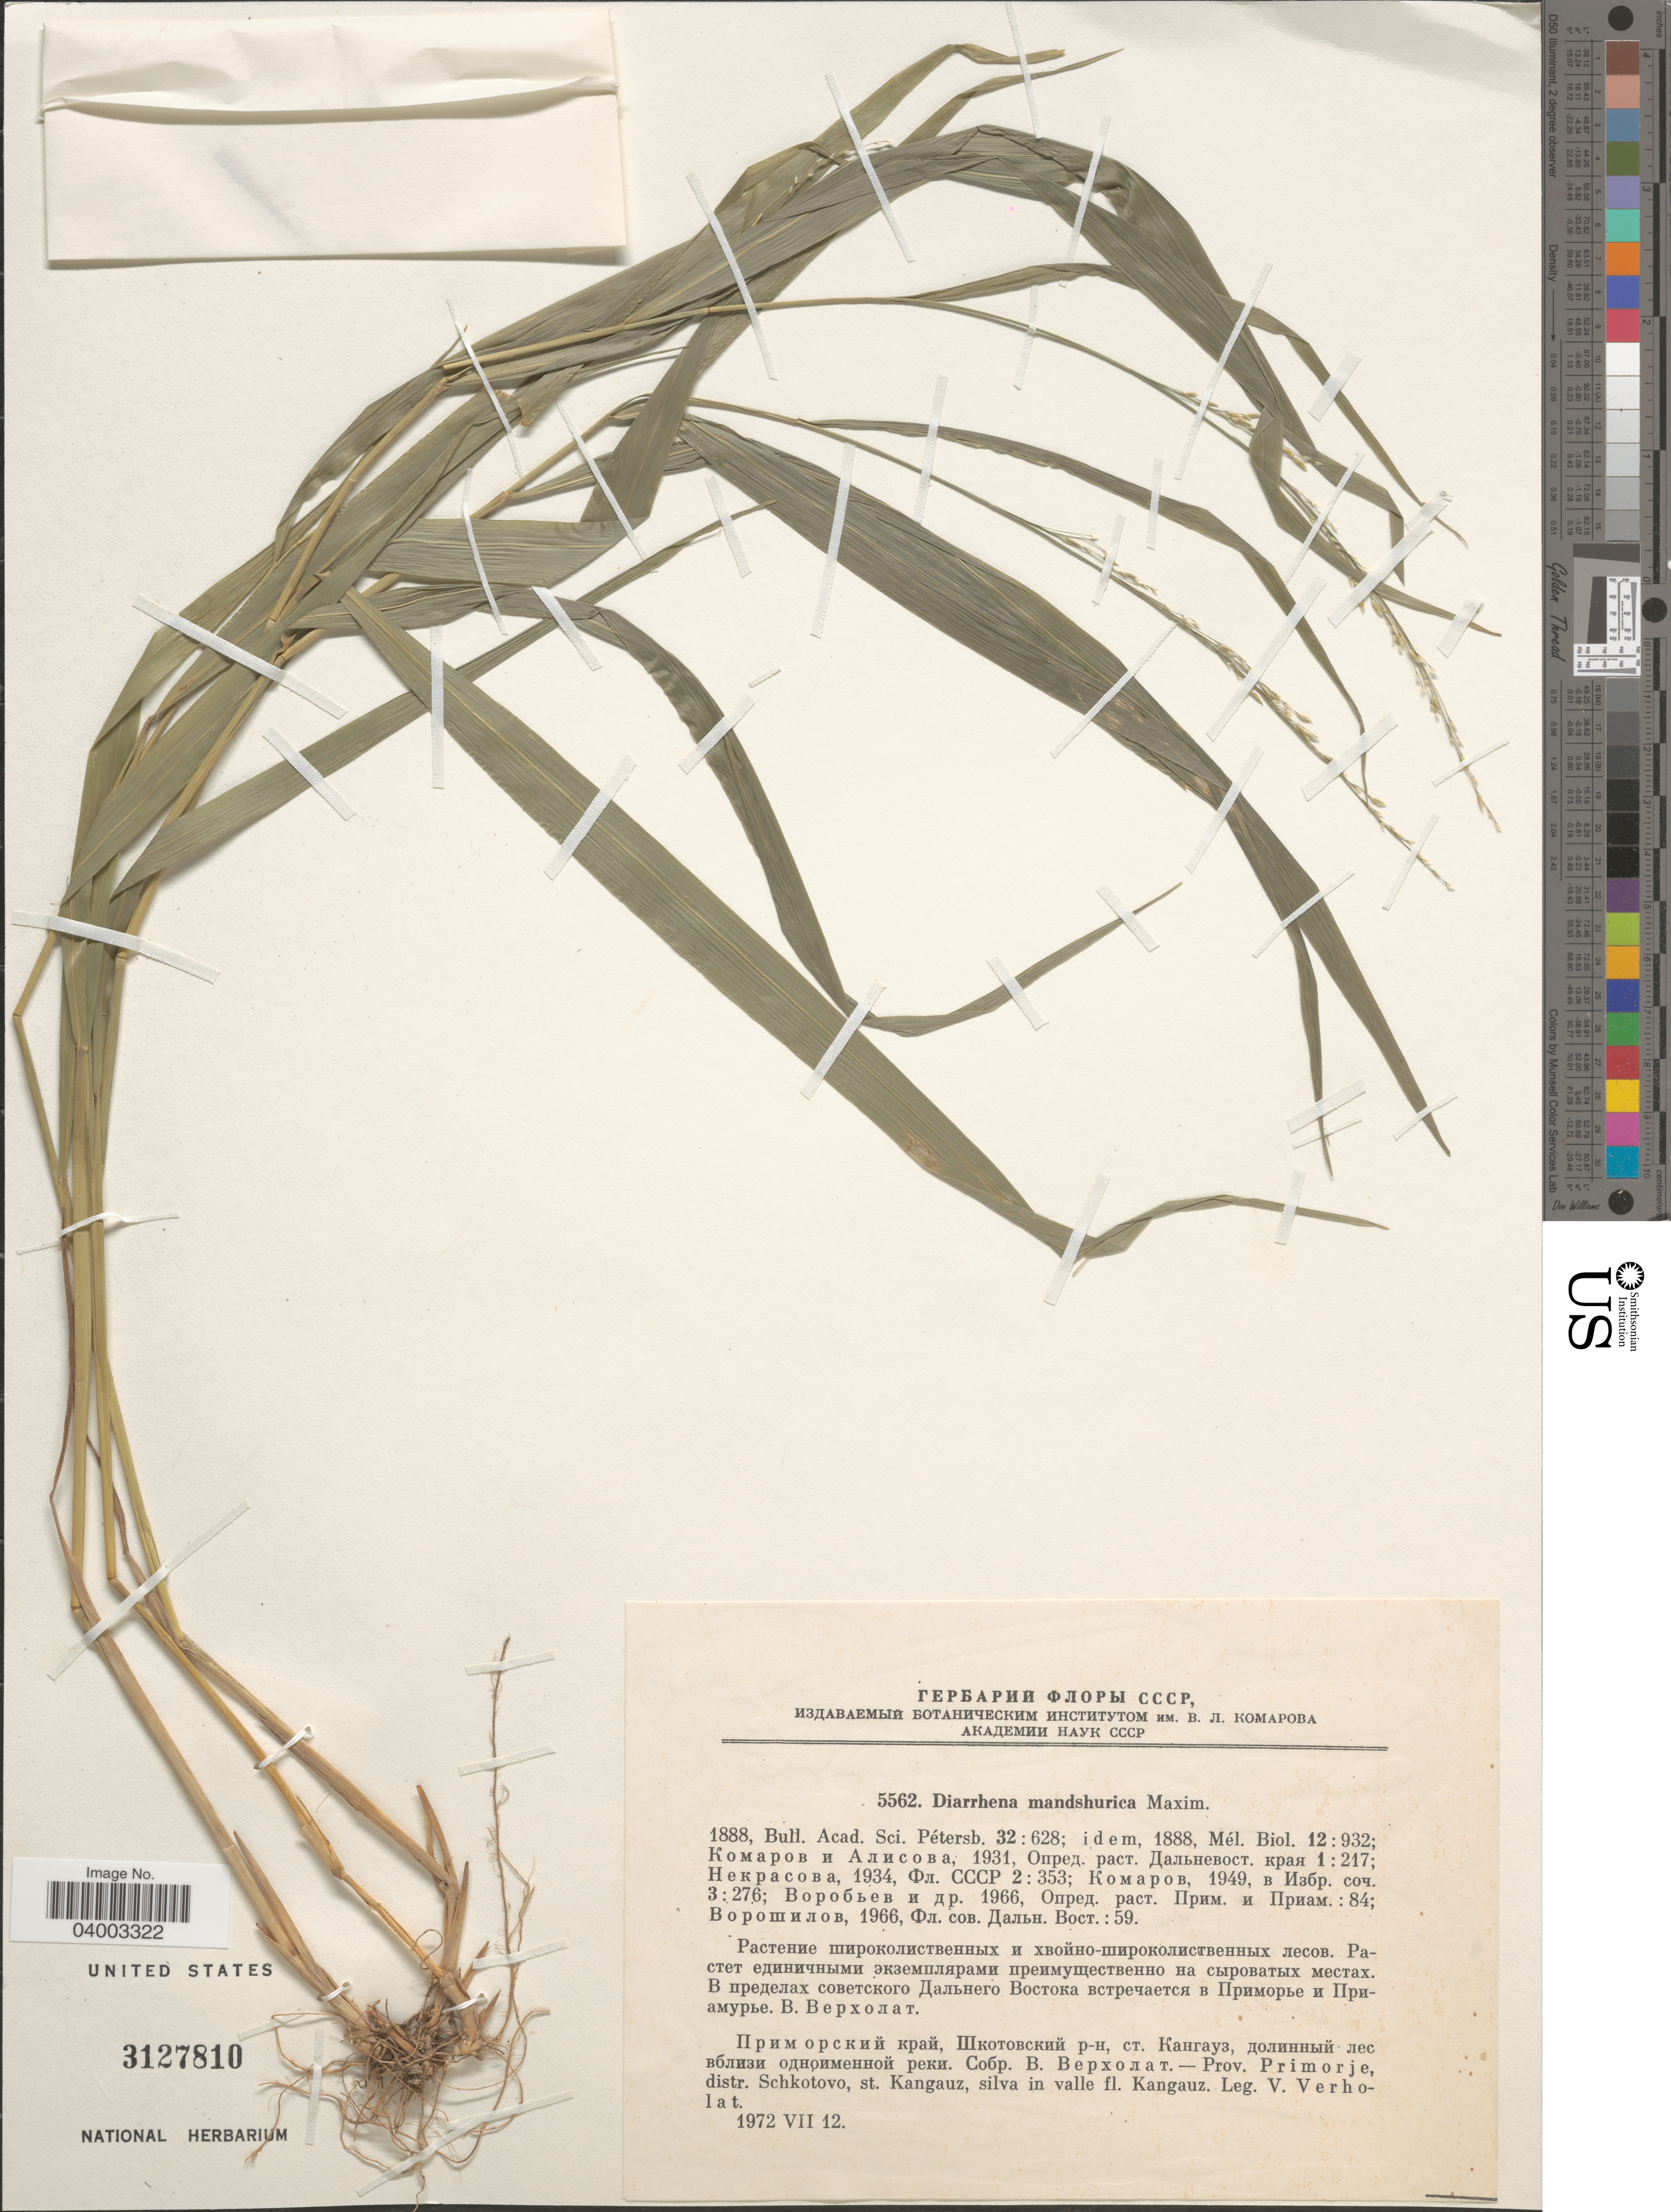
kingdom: Plantae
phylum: Tracheophyta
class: Liliopsida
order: Poales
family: Poaceae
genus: Diarrhena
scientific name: Diarrhena japonica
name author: Franch. & Sav.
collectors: V. Verholat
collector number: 5562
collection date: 1972-07-12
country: Russian Federation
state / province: Primorsky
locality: Prov. Primorje, distr. Schkotovo, st. Kangauz, silva in valle fl. Kangauz.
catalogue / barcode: US 3127810